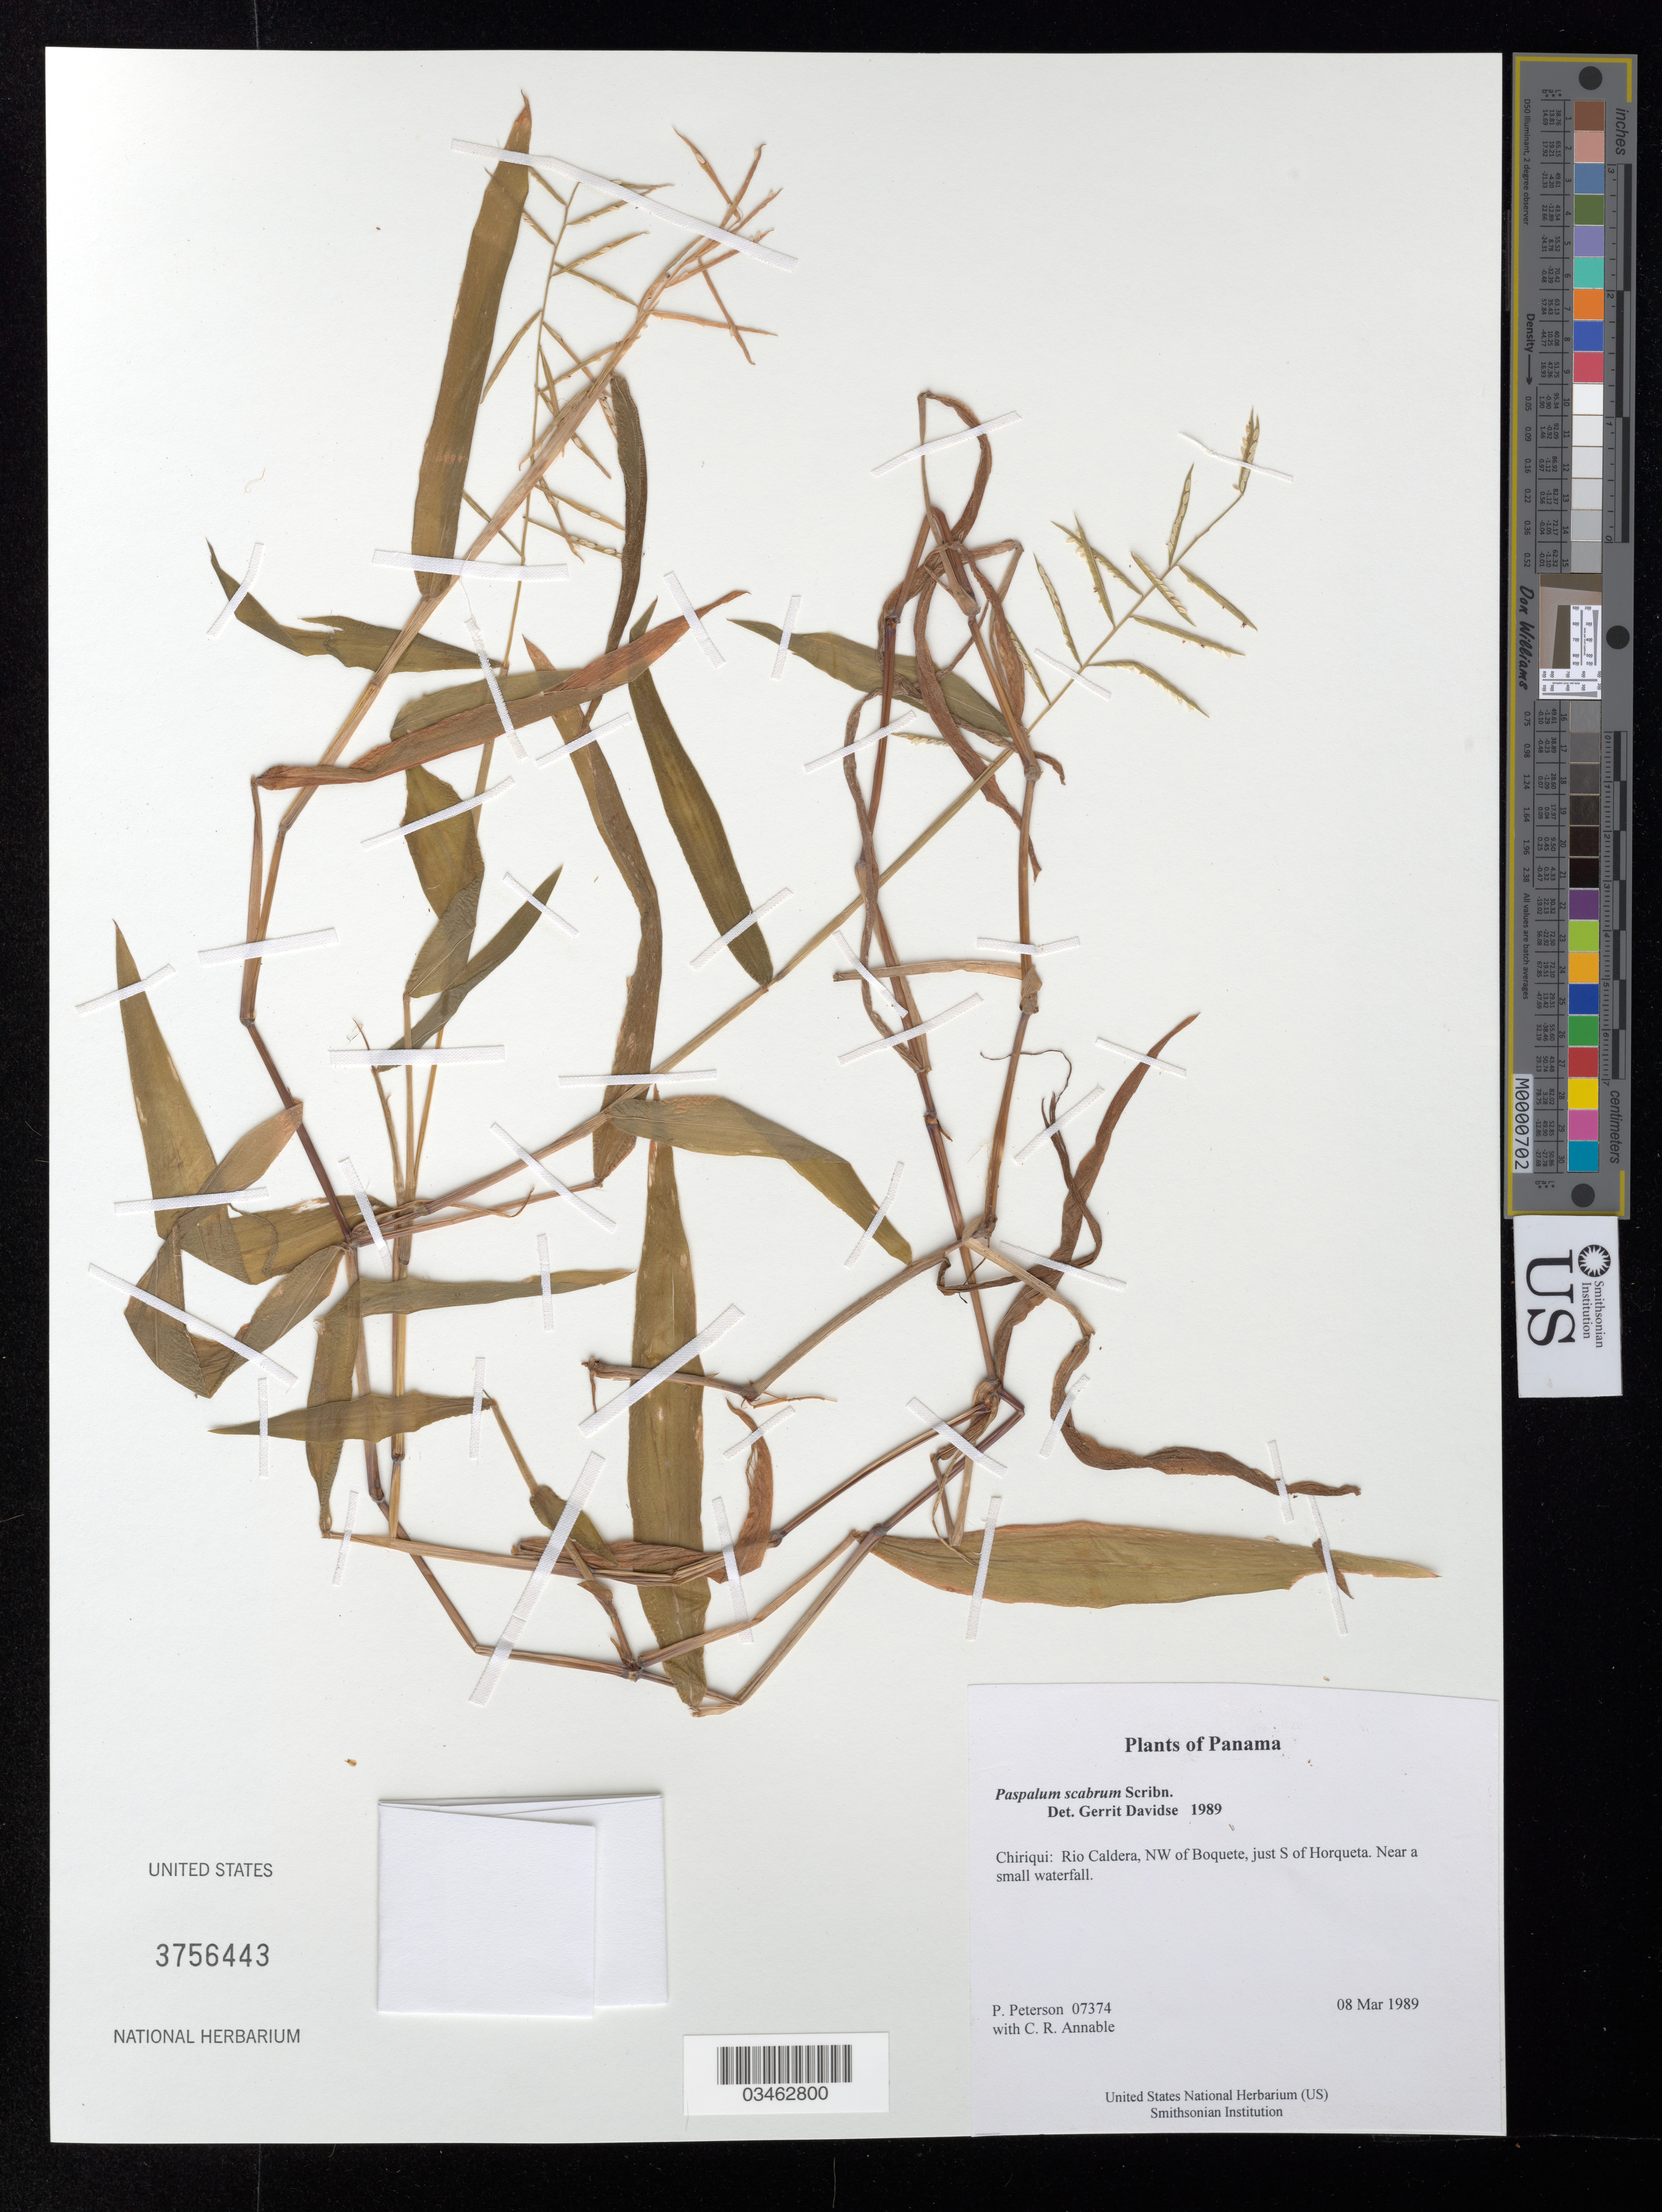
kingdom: Plantae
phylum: Tracheophyta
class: Liliopsida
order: Poales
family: Poaceae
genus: Paspalum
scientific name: Paspalum scabrum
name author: Scribn.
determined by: Davidse, Gerrit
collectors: P. M. Peterson & C. R. Annable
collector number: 07374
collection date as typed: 08 Mar 1989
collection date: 1989-03-08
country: Panama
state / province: Chiriqui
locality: Rio Caldera, NW of Boquete, just S of Horqueta.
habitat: Near a small waterfall.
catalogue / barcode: US 3756443